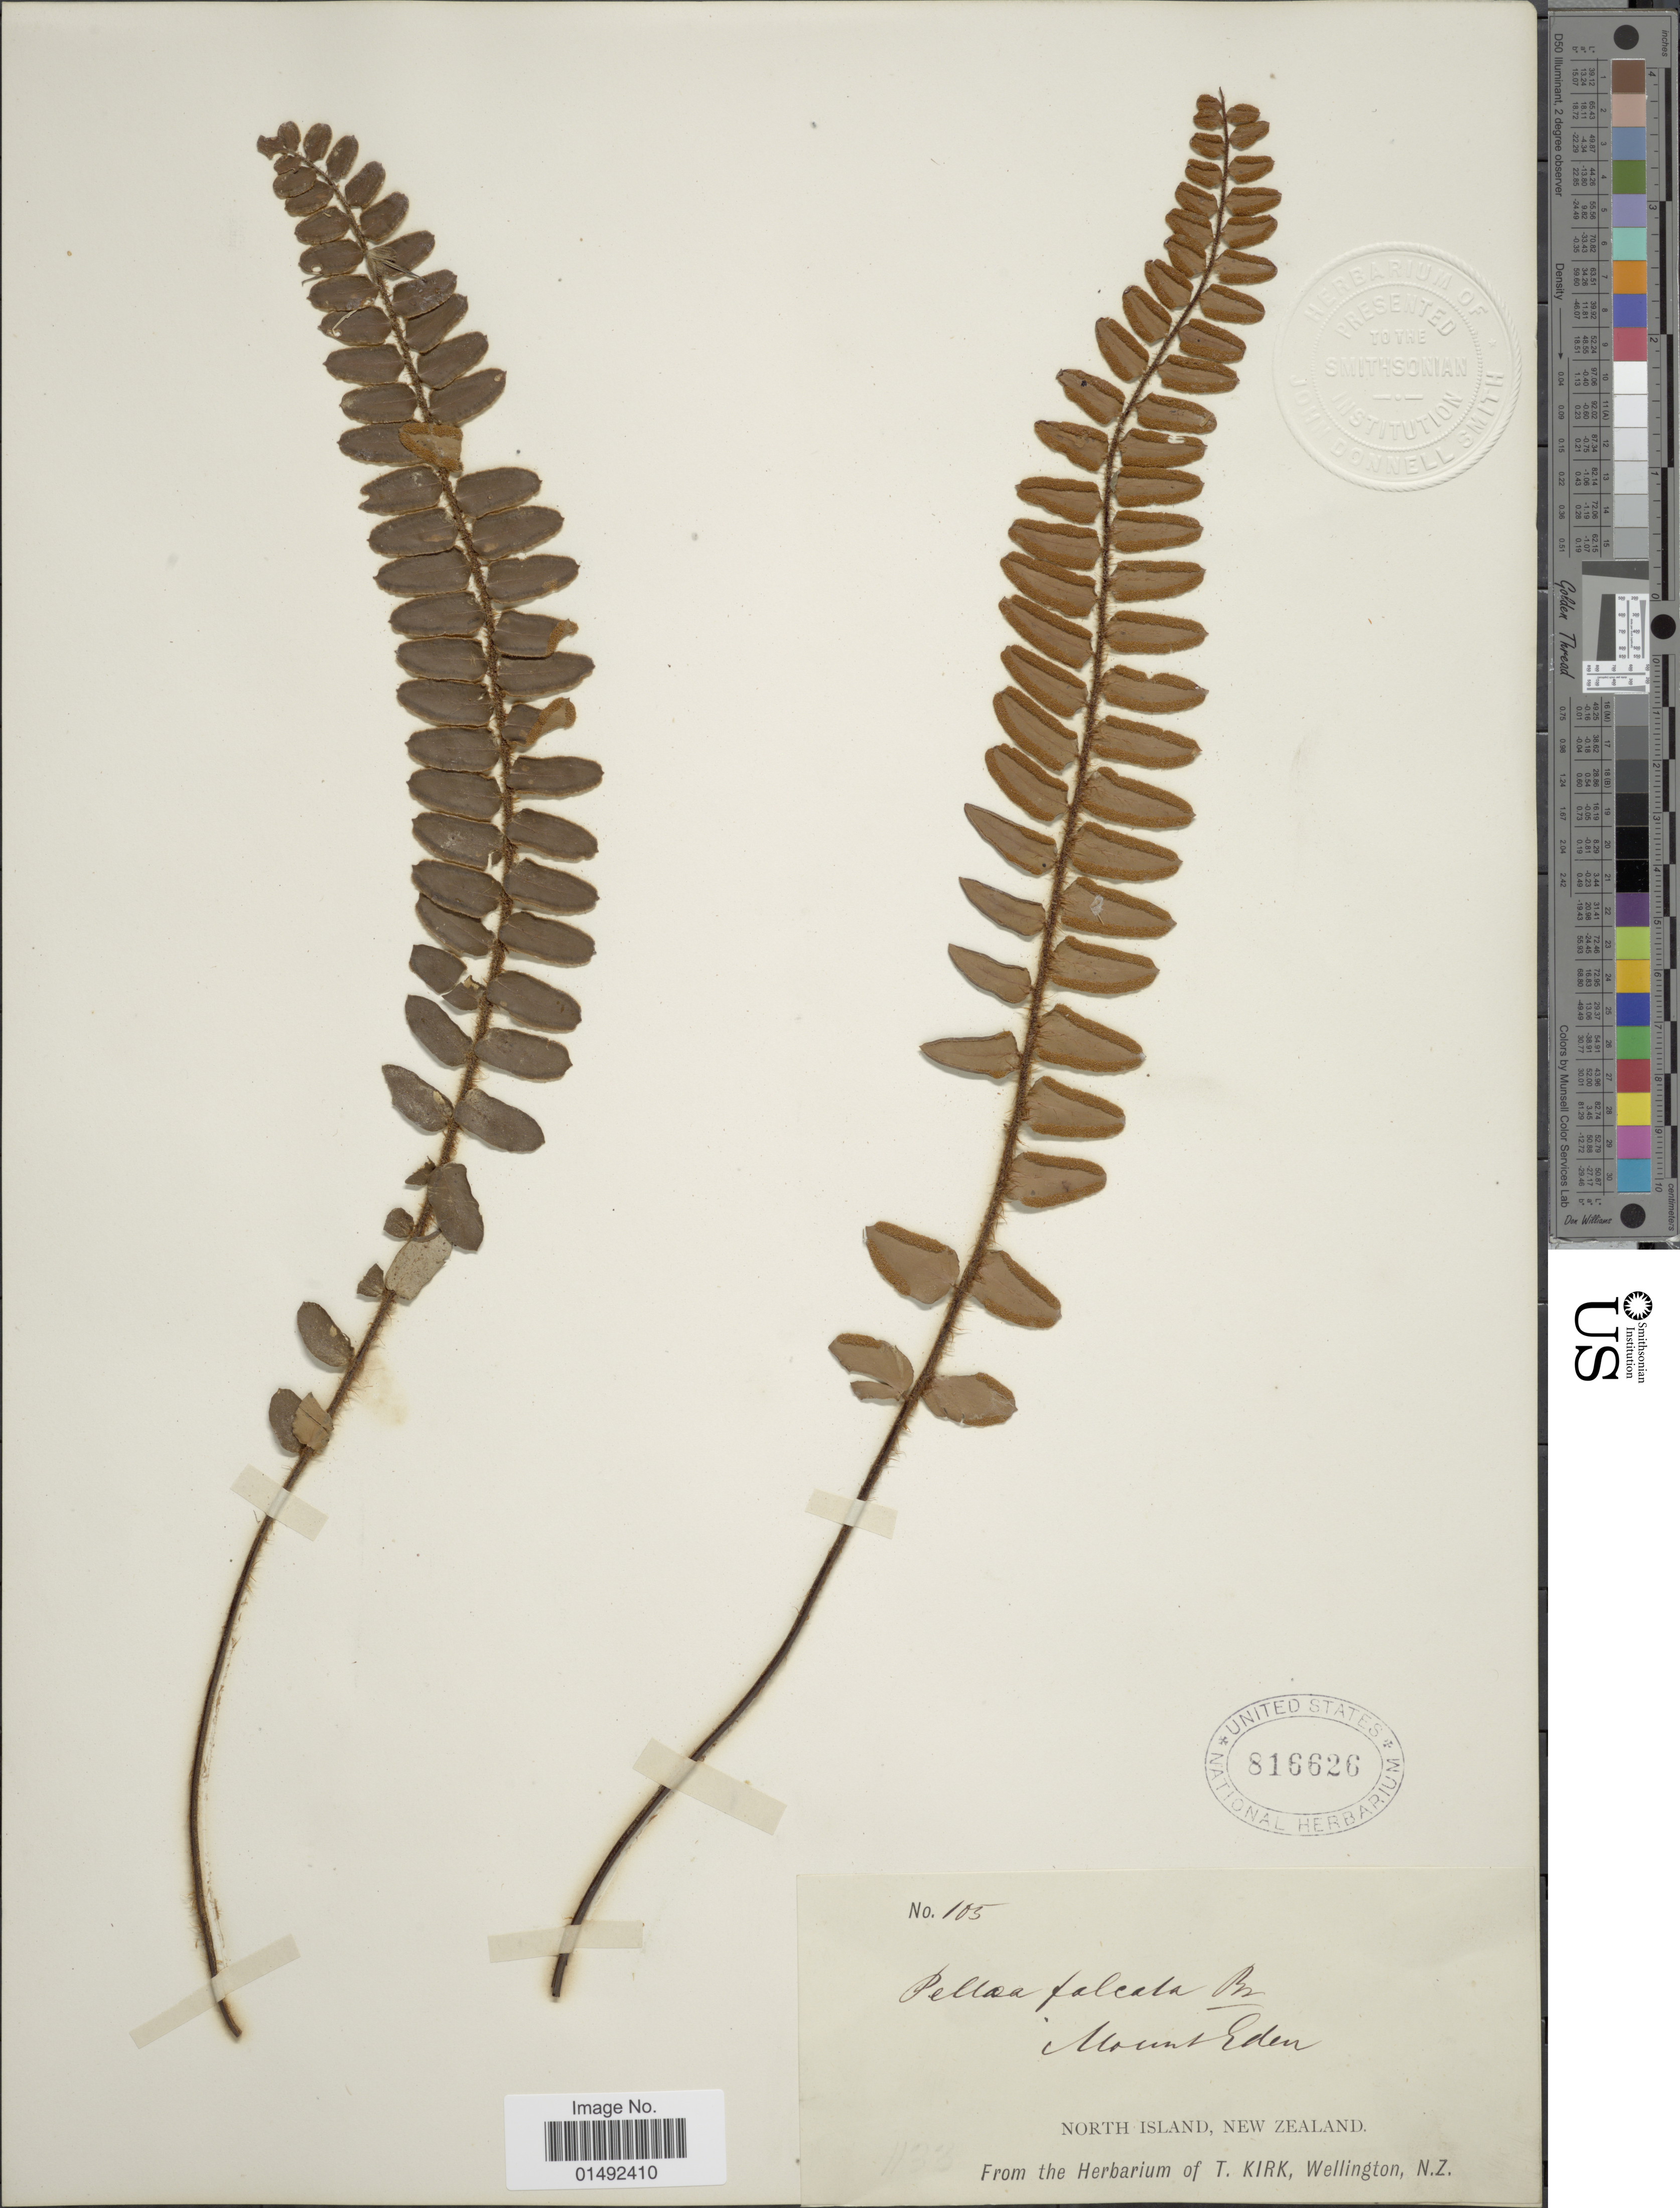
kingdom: Plantae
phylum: Tracheophyta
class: Polypodiopsida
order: Polypodiales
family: Pteridaceae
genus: Pellaea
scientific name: Pellaea falcata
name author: Fée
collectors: T. Kirk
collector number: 105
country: New Zealand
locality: North Island, Mount Eden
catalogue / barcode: US 816626